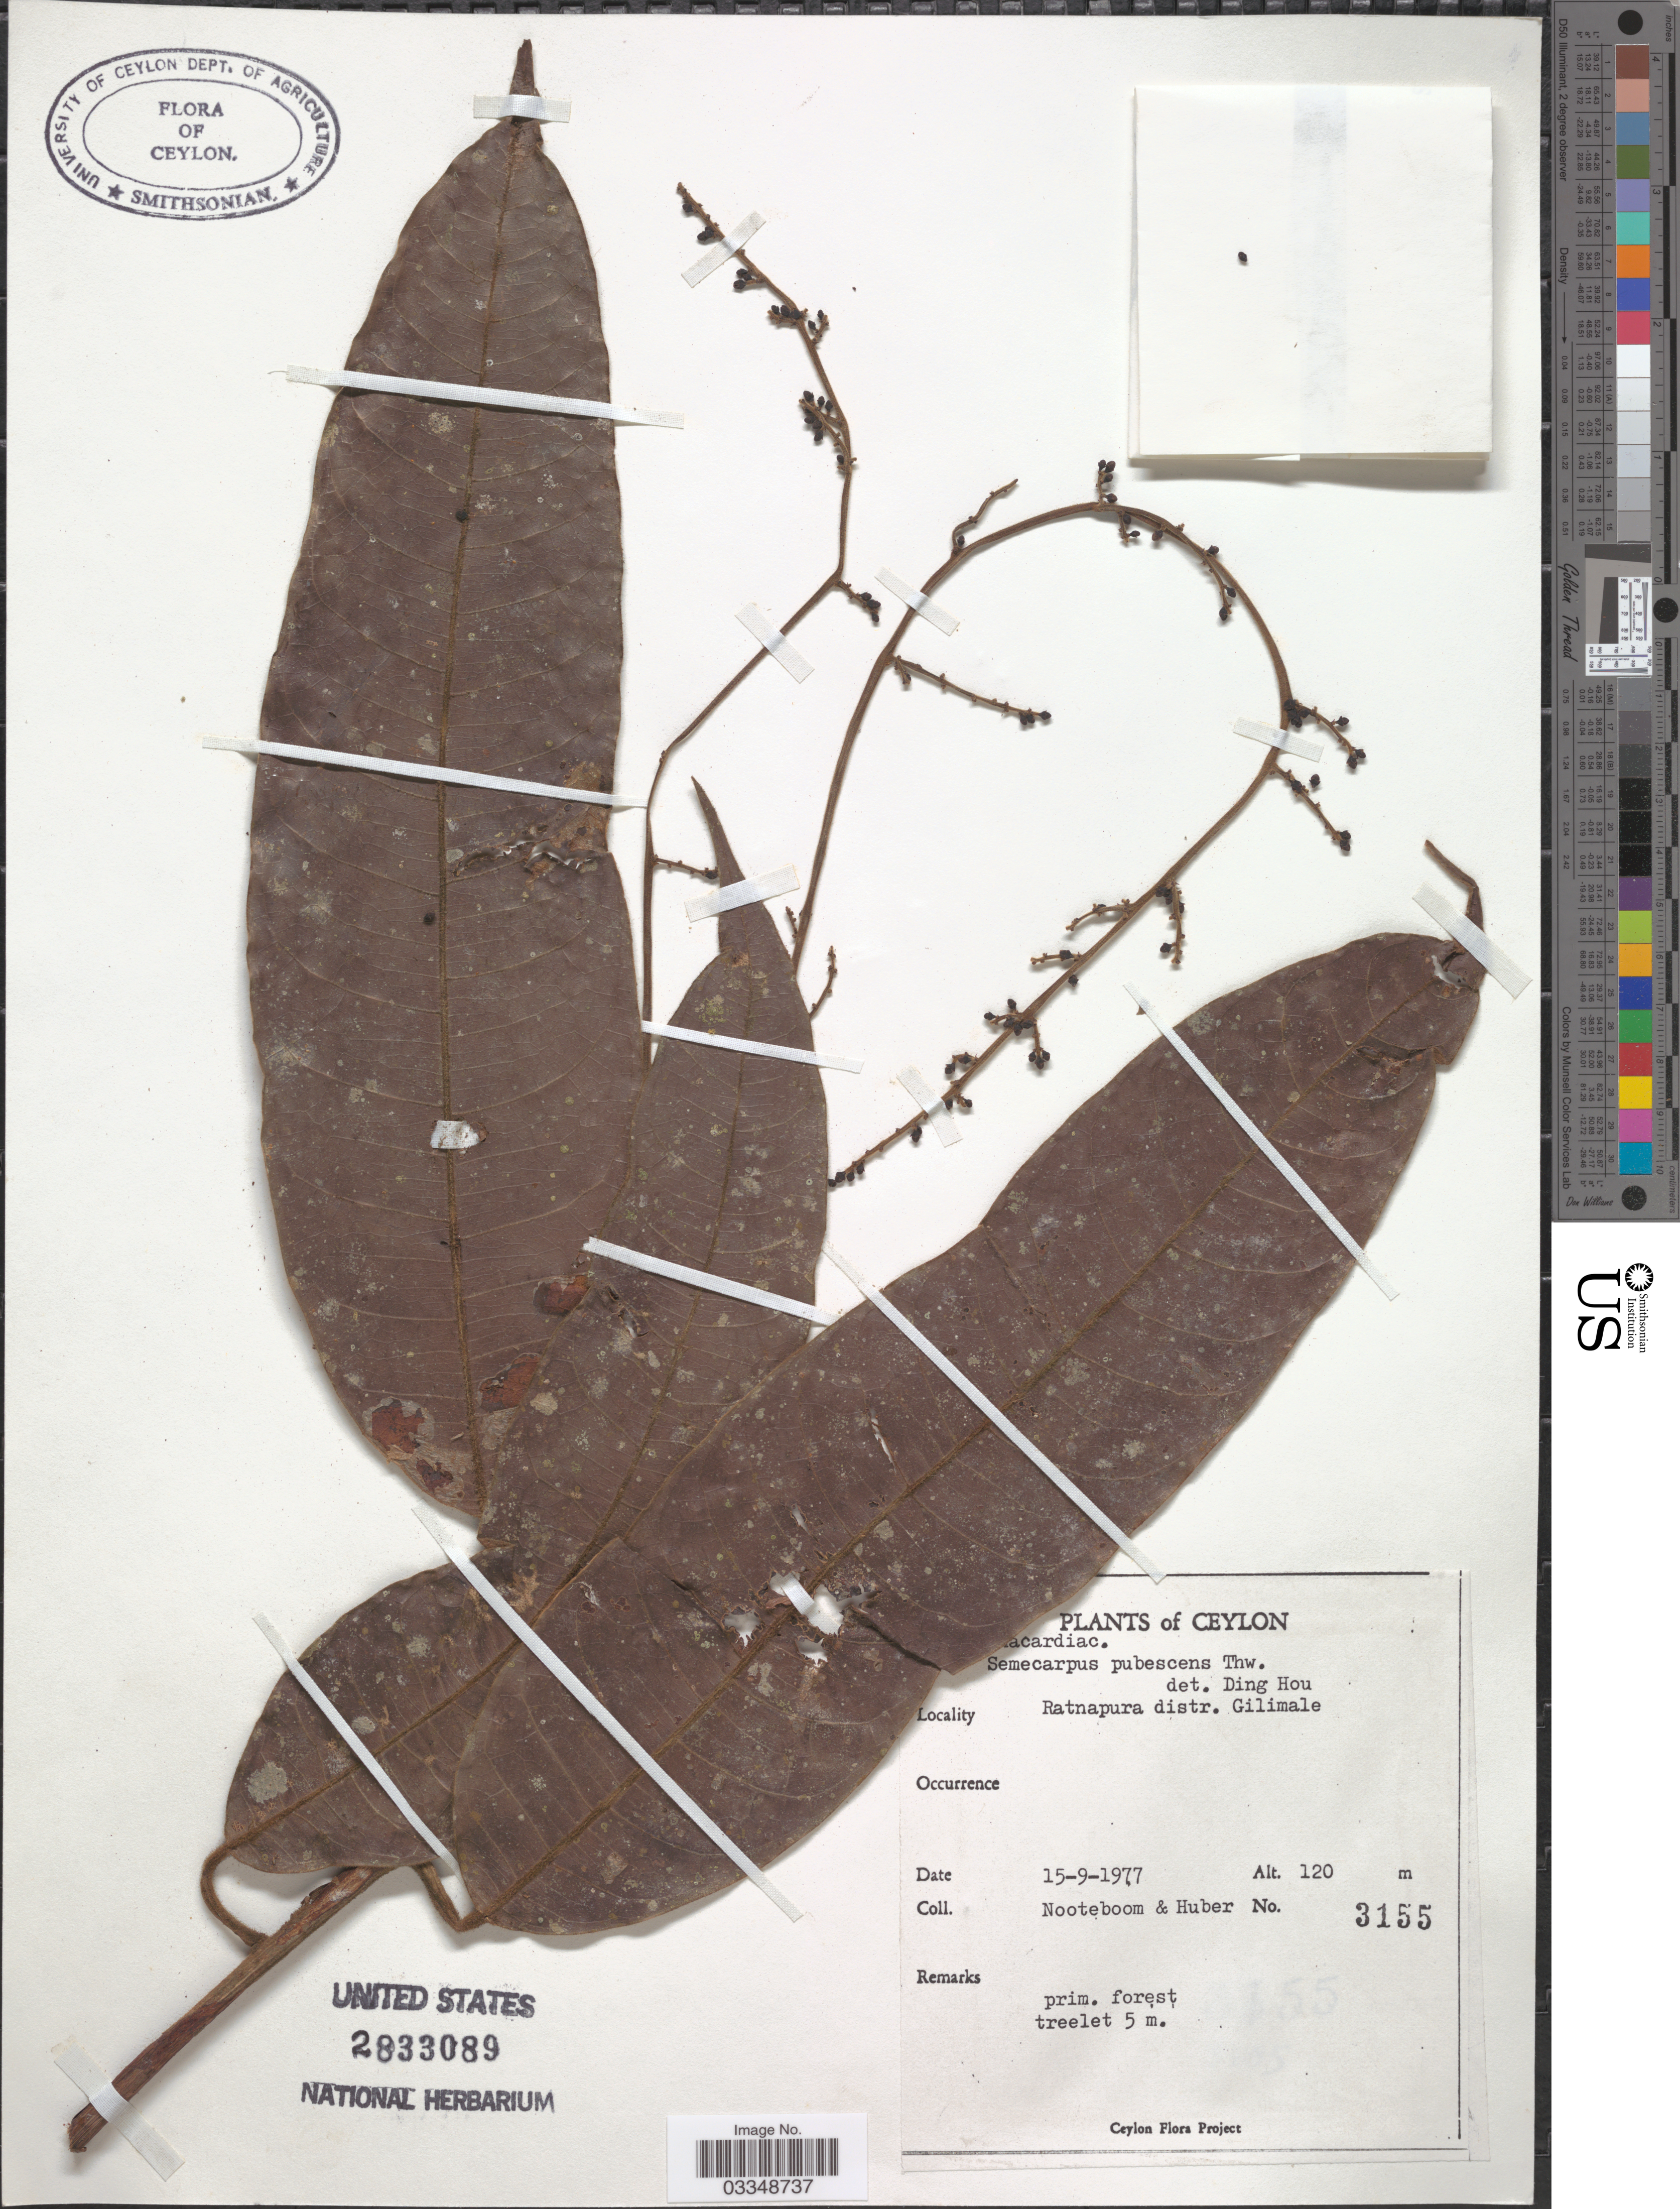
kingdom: Plantae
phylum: Tracheophyta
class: Magnoliopsida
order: Sapindales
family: Anacardiaceae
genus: Semecarpus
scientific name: Semecarpus pubescens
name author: Thwaites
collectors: Nooteboom, -- & Huber, --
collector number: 3155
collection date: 1977-09-15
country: Sri Lanka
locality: Ceylon. Ratnapura distr. Gilimale.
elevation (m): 120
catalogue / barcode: US 2833089